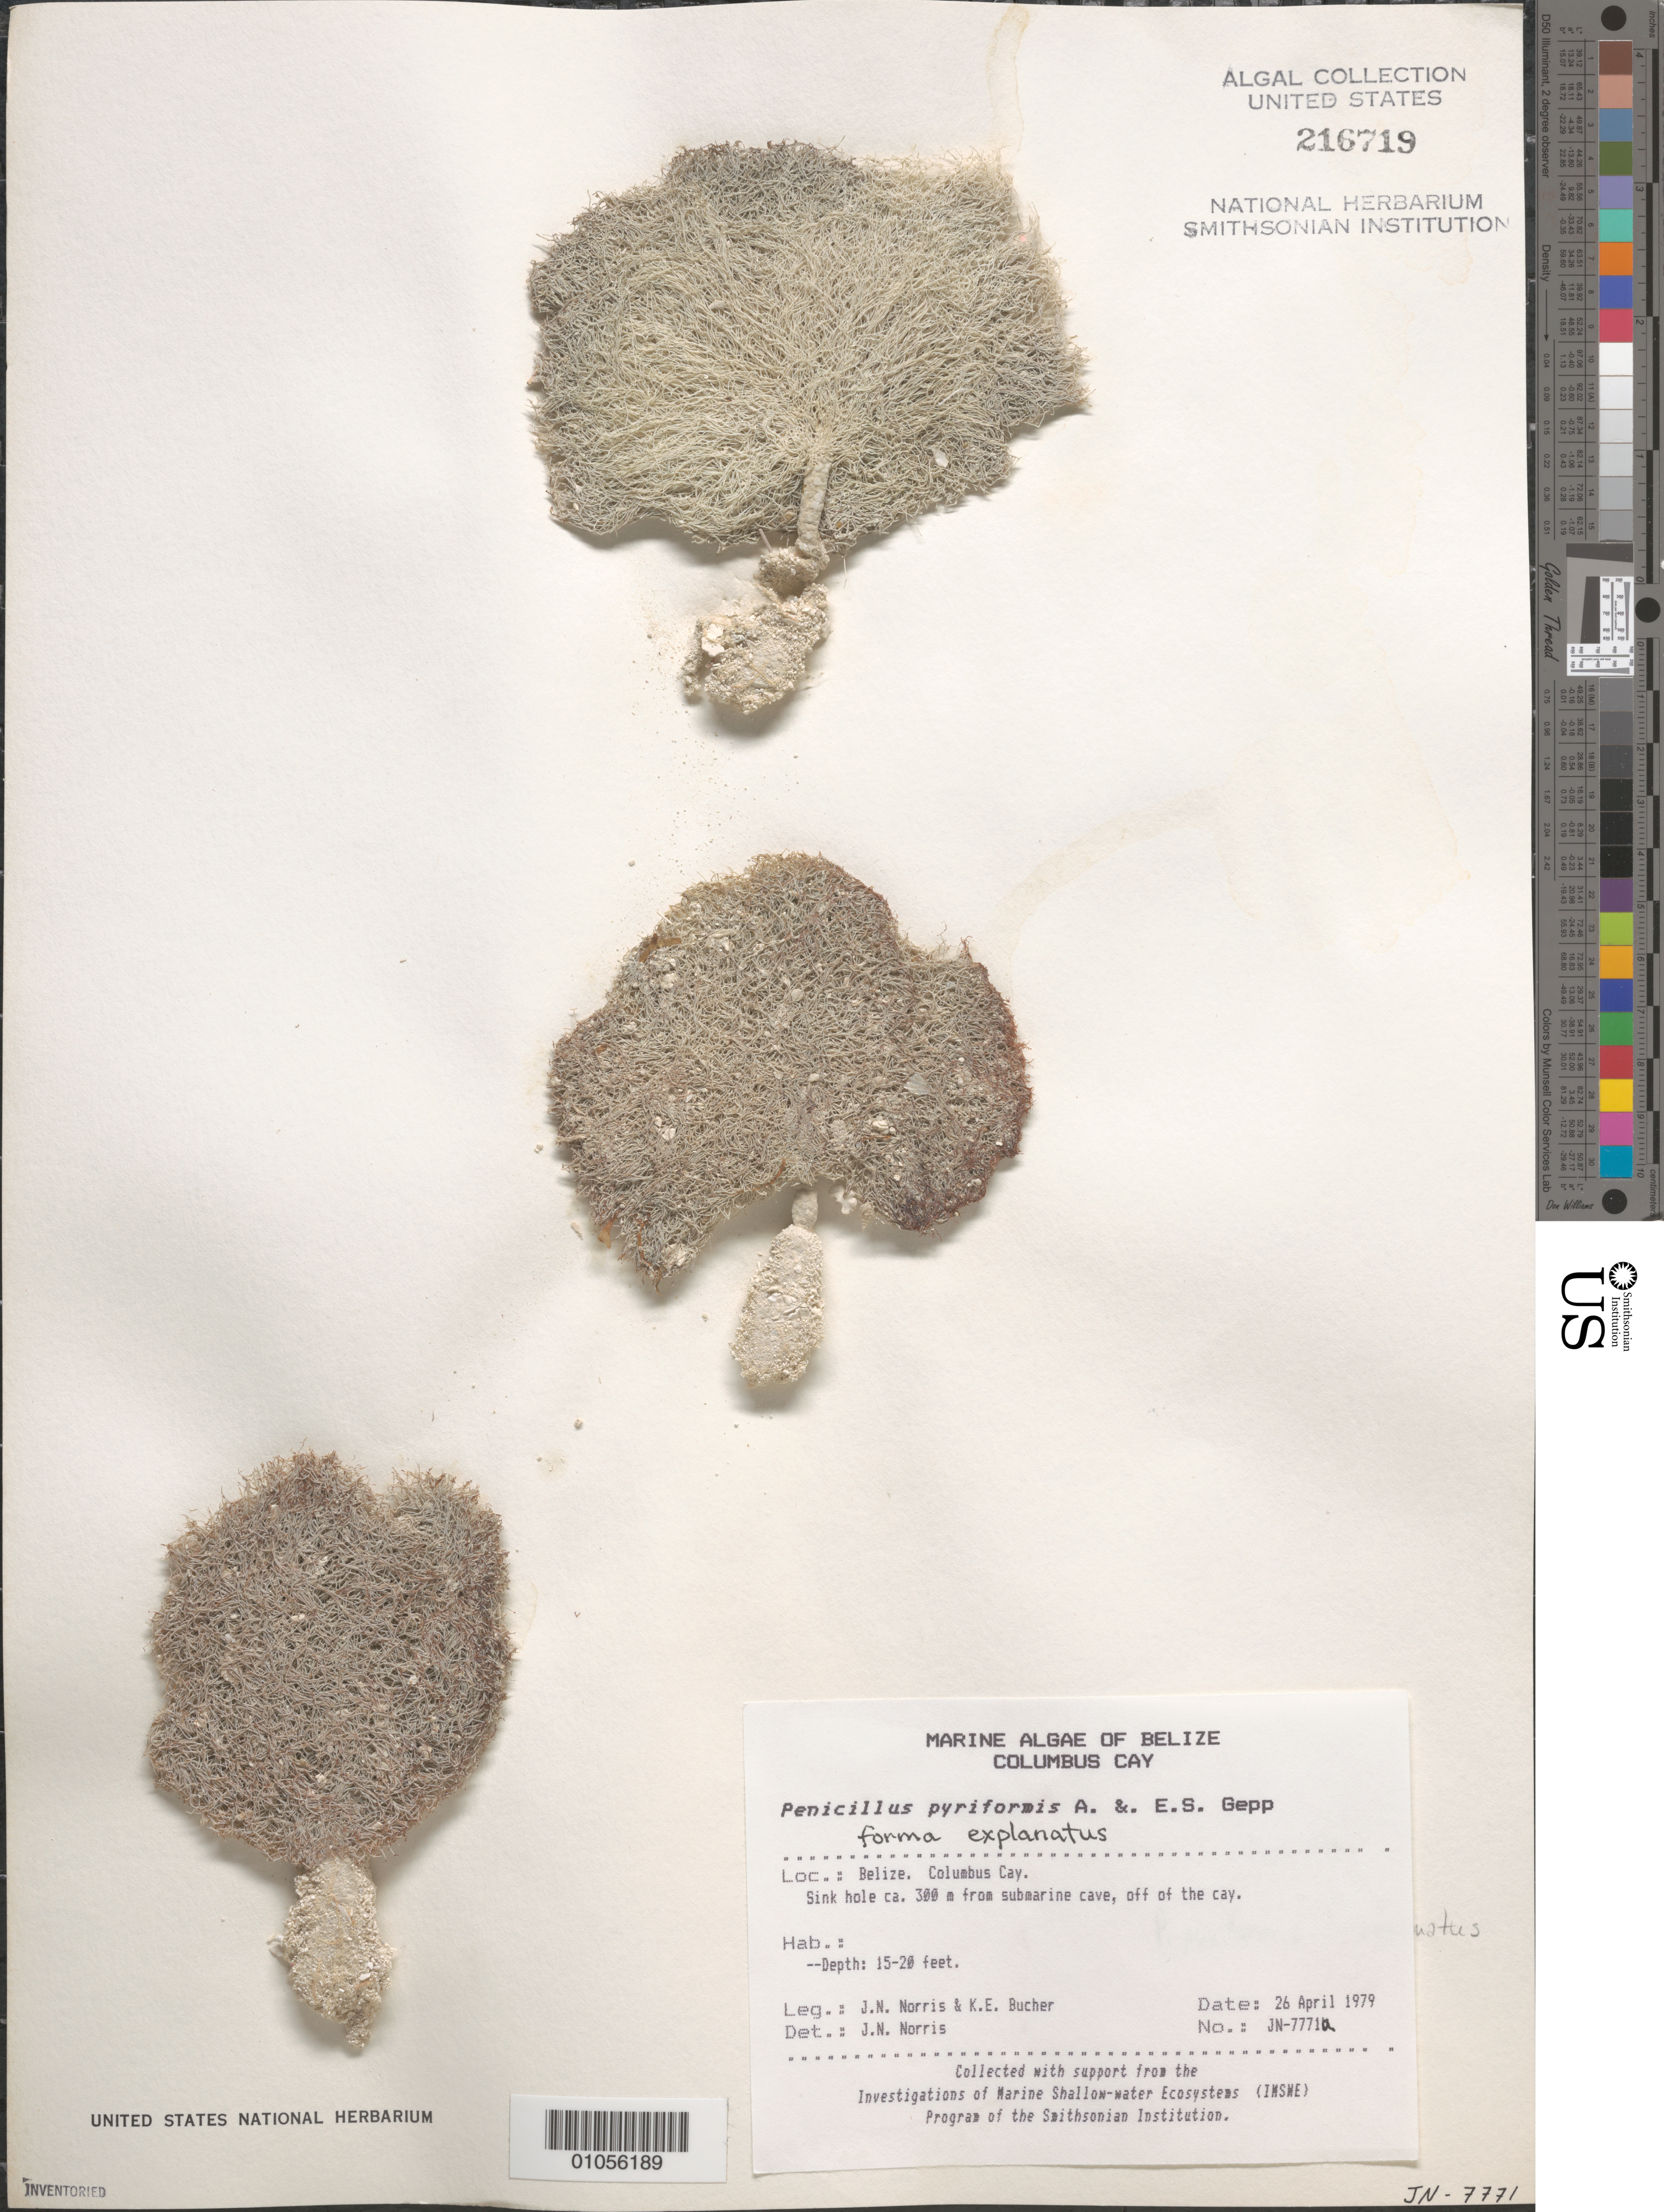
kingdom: Plantae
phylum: Chlorophyta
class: Ulvophyceae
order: Bryopsidales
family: Udoteaceae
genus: Penicillus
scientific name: Penicillus pyriformis f. explanatus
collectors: J. N. Norris & K. E. Bucher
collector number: JN-7771A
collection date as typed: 26 Apr 1979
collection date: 1979-04-26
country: Belize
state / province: Stann Creek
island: Columbus Cay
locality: Sink hole ca. 300 m from submarine cave, off of the cay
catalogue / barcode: US 216719